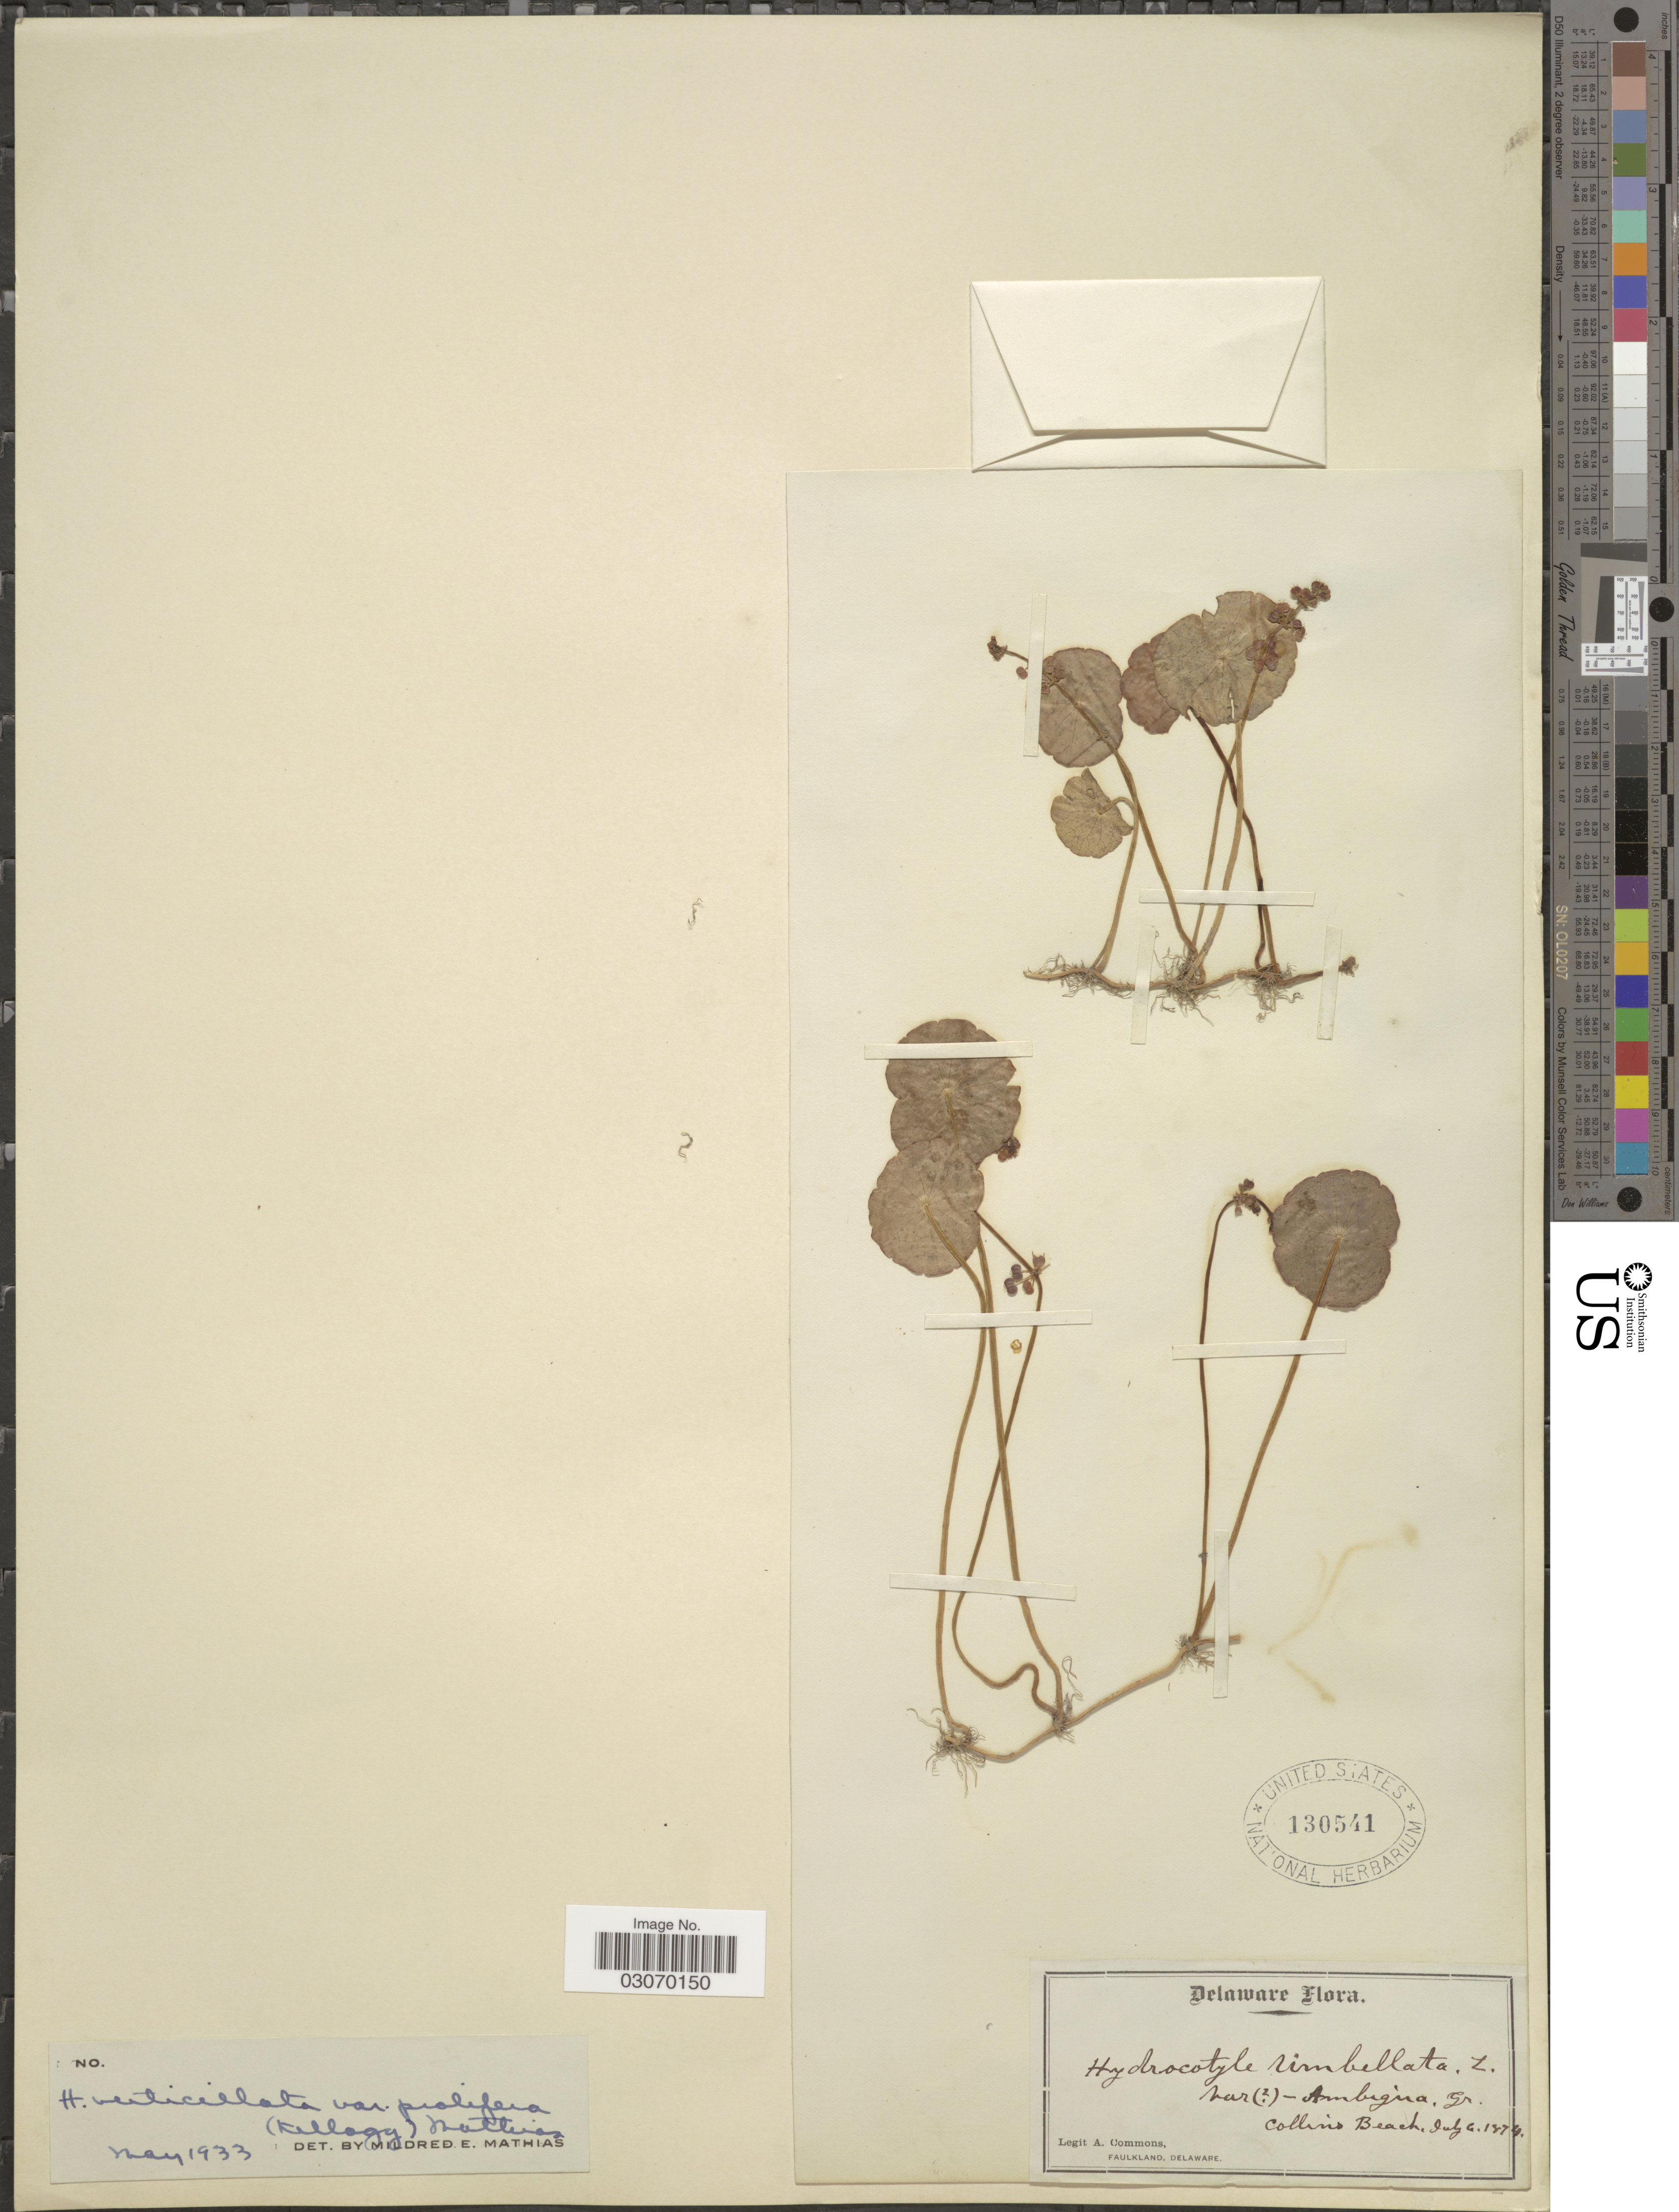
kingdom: Plantae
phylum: Tracheophyta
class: Magnoliopsida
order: Apiales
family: Araliaceae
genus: Hydrocotyle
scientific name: Hydrocotyle verticillata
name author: Thunb.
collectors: A. Commons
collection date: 1874-07-06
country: United States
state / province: Delaware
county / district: New Castle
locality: Collins Beach.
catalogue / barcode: US 130541